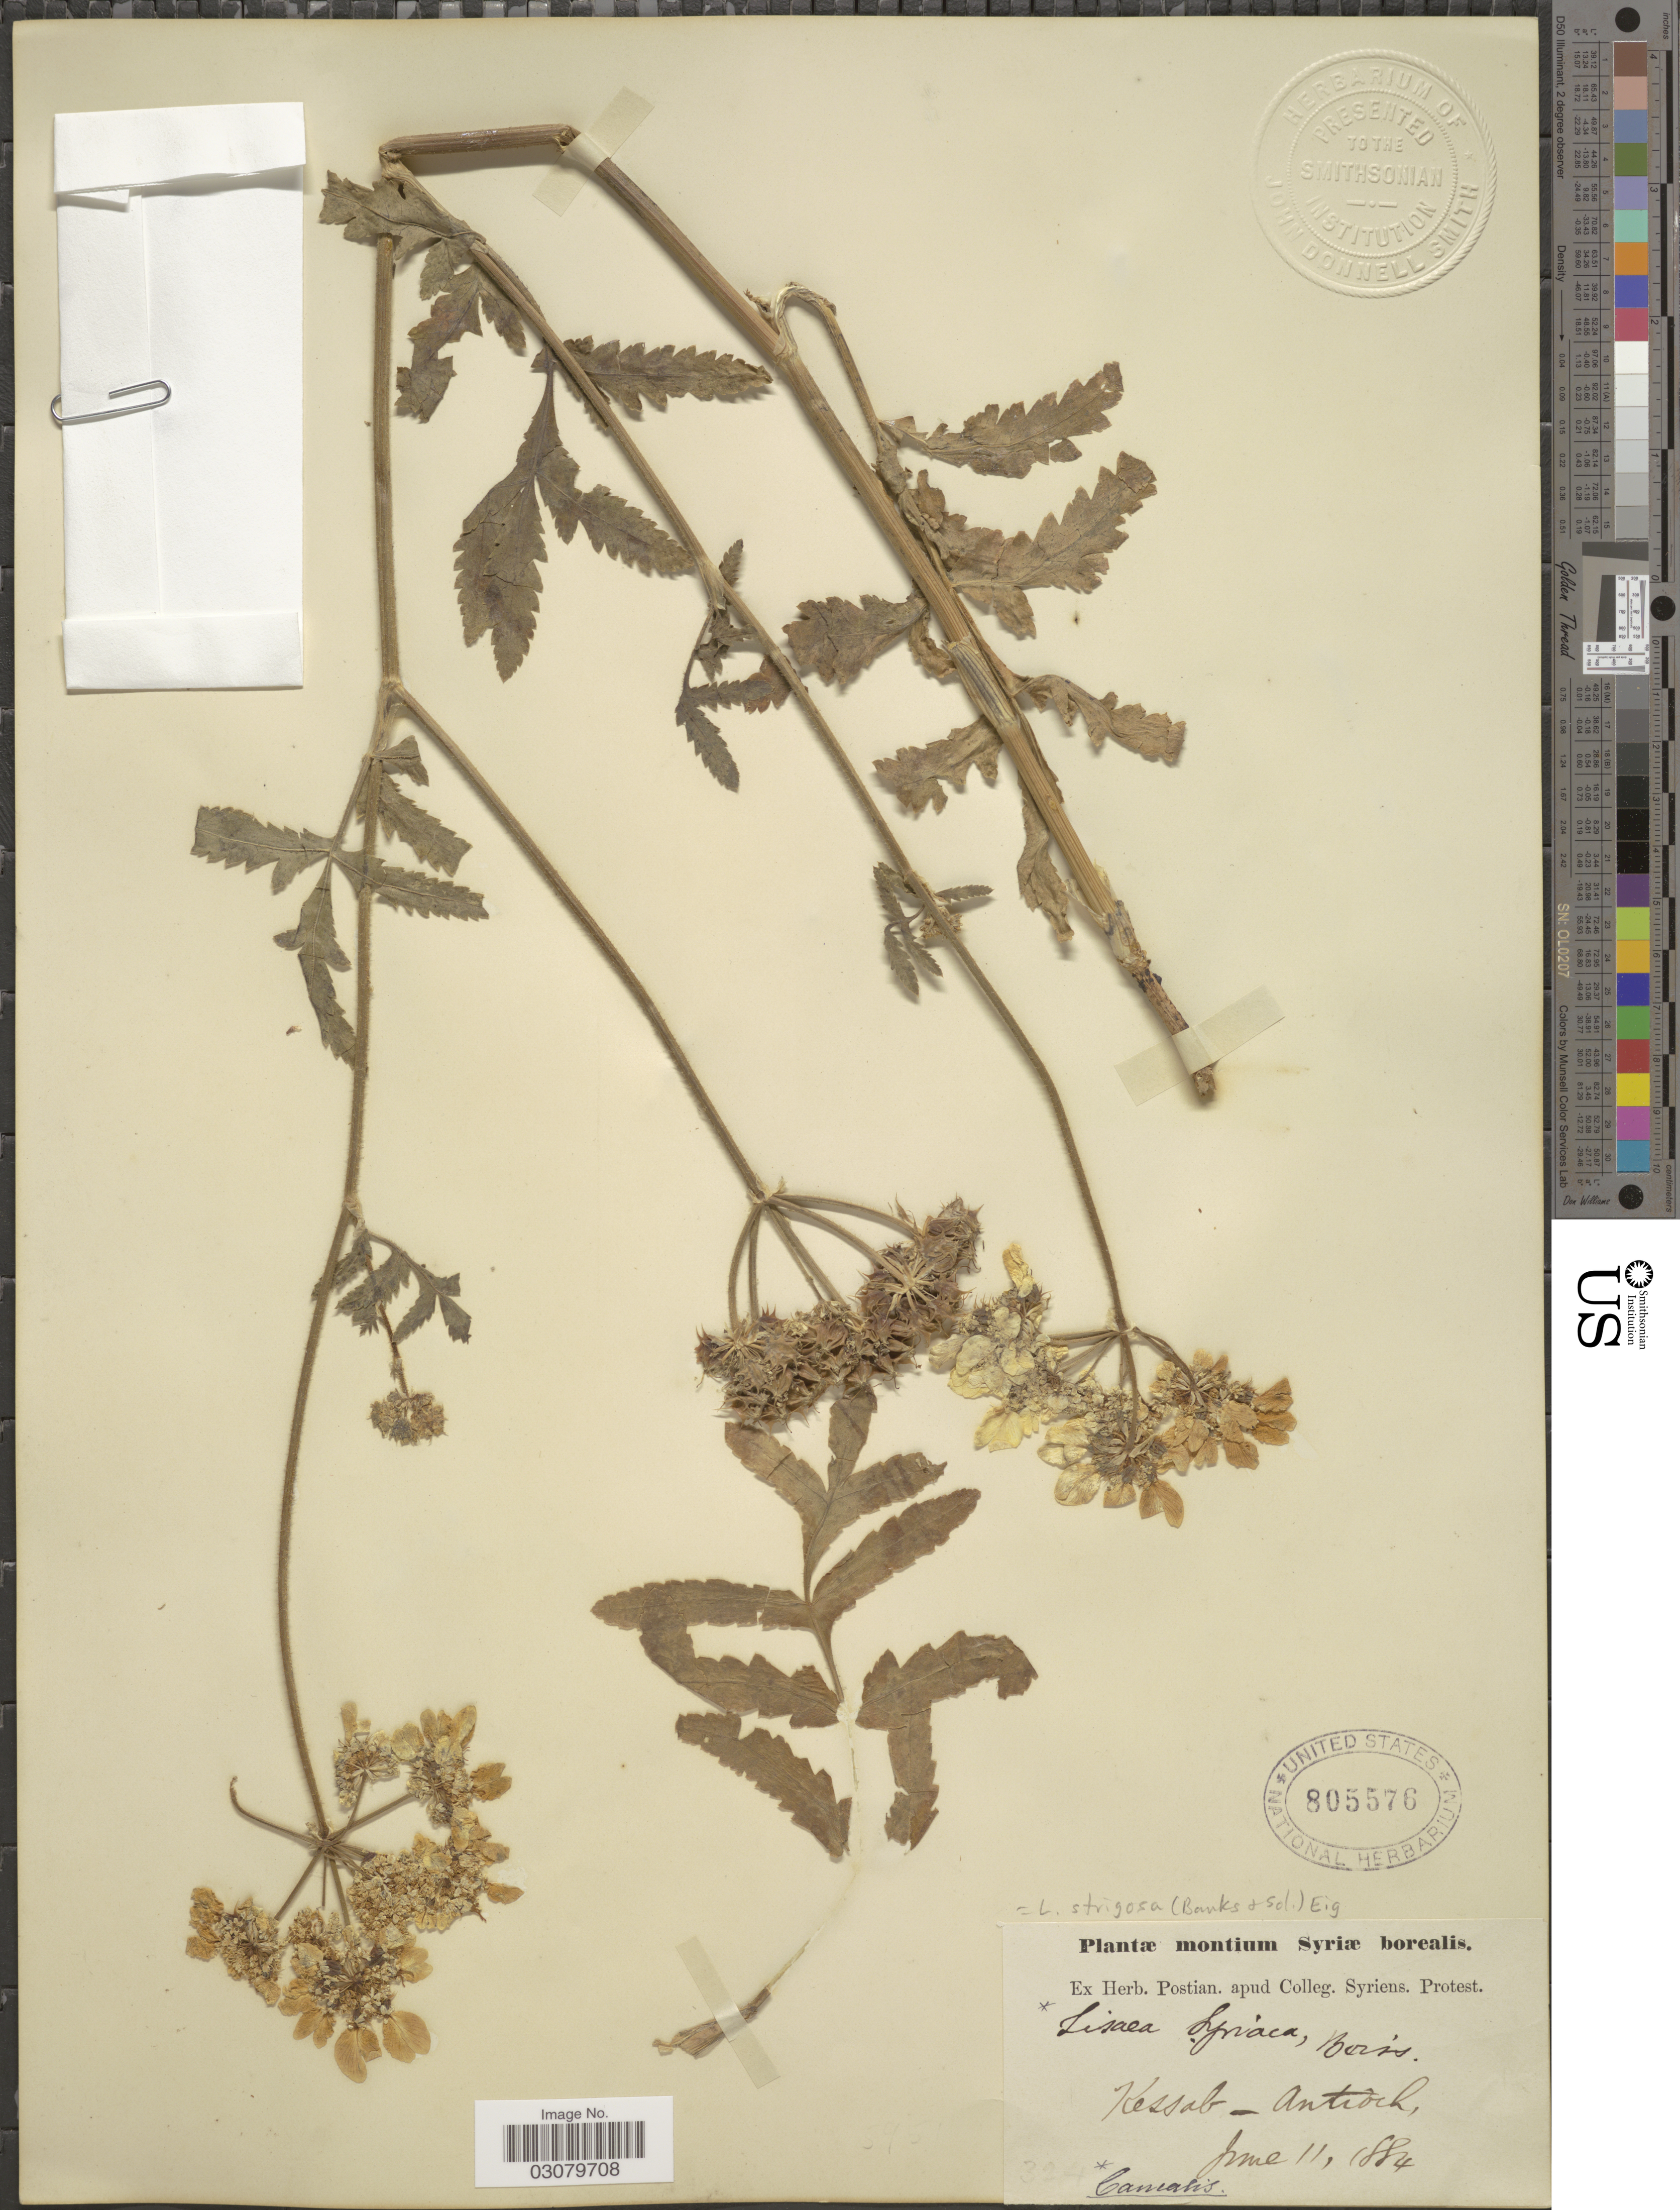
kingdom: Plantae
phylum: Tracheophyta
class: Magnoliopsida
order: Apiales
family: Apiaceae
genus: Lisaea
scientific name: Lisaea strigosa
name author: (Banks & Sol.) Eig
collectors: ex herb. Postian. apud Colleg. Syriens. Protest. USE "Fannie P. A. Shepard" (10308853) AS PRIMARY COLLECTOR INSTEAD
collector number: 324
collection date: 1884-06-11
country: Syria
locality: Montium Syriæ borealis. Kessab - Antioch.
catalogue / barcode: US 805576